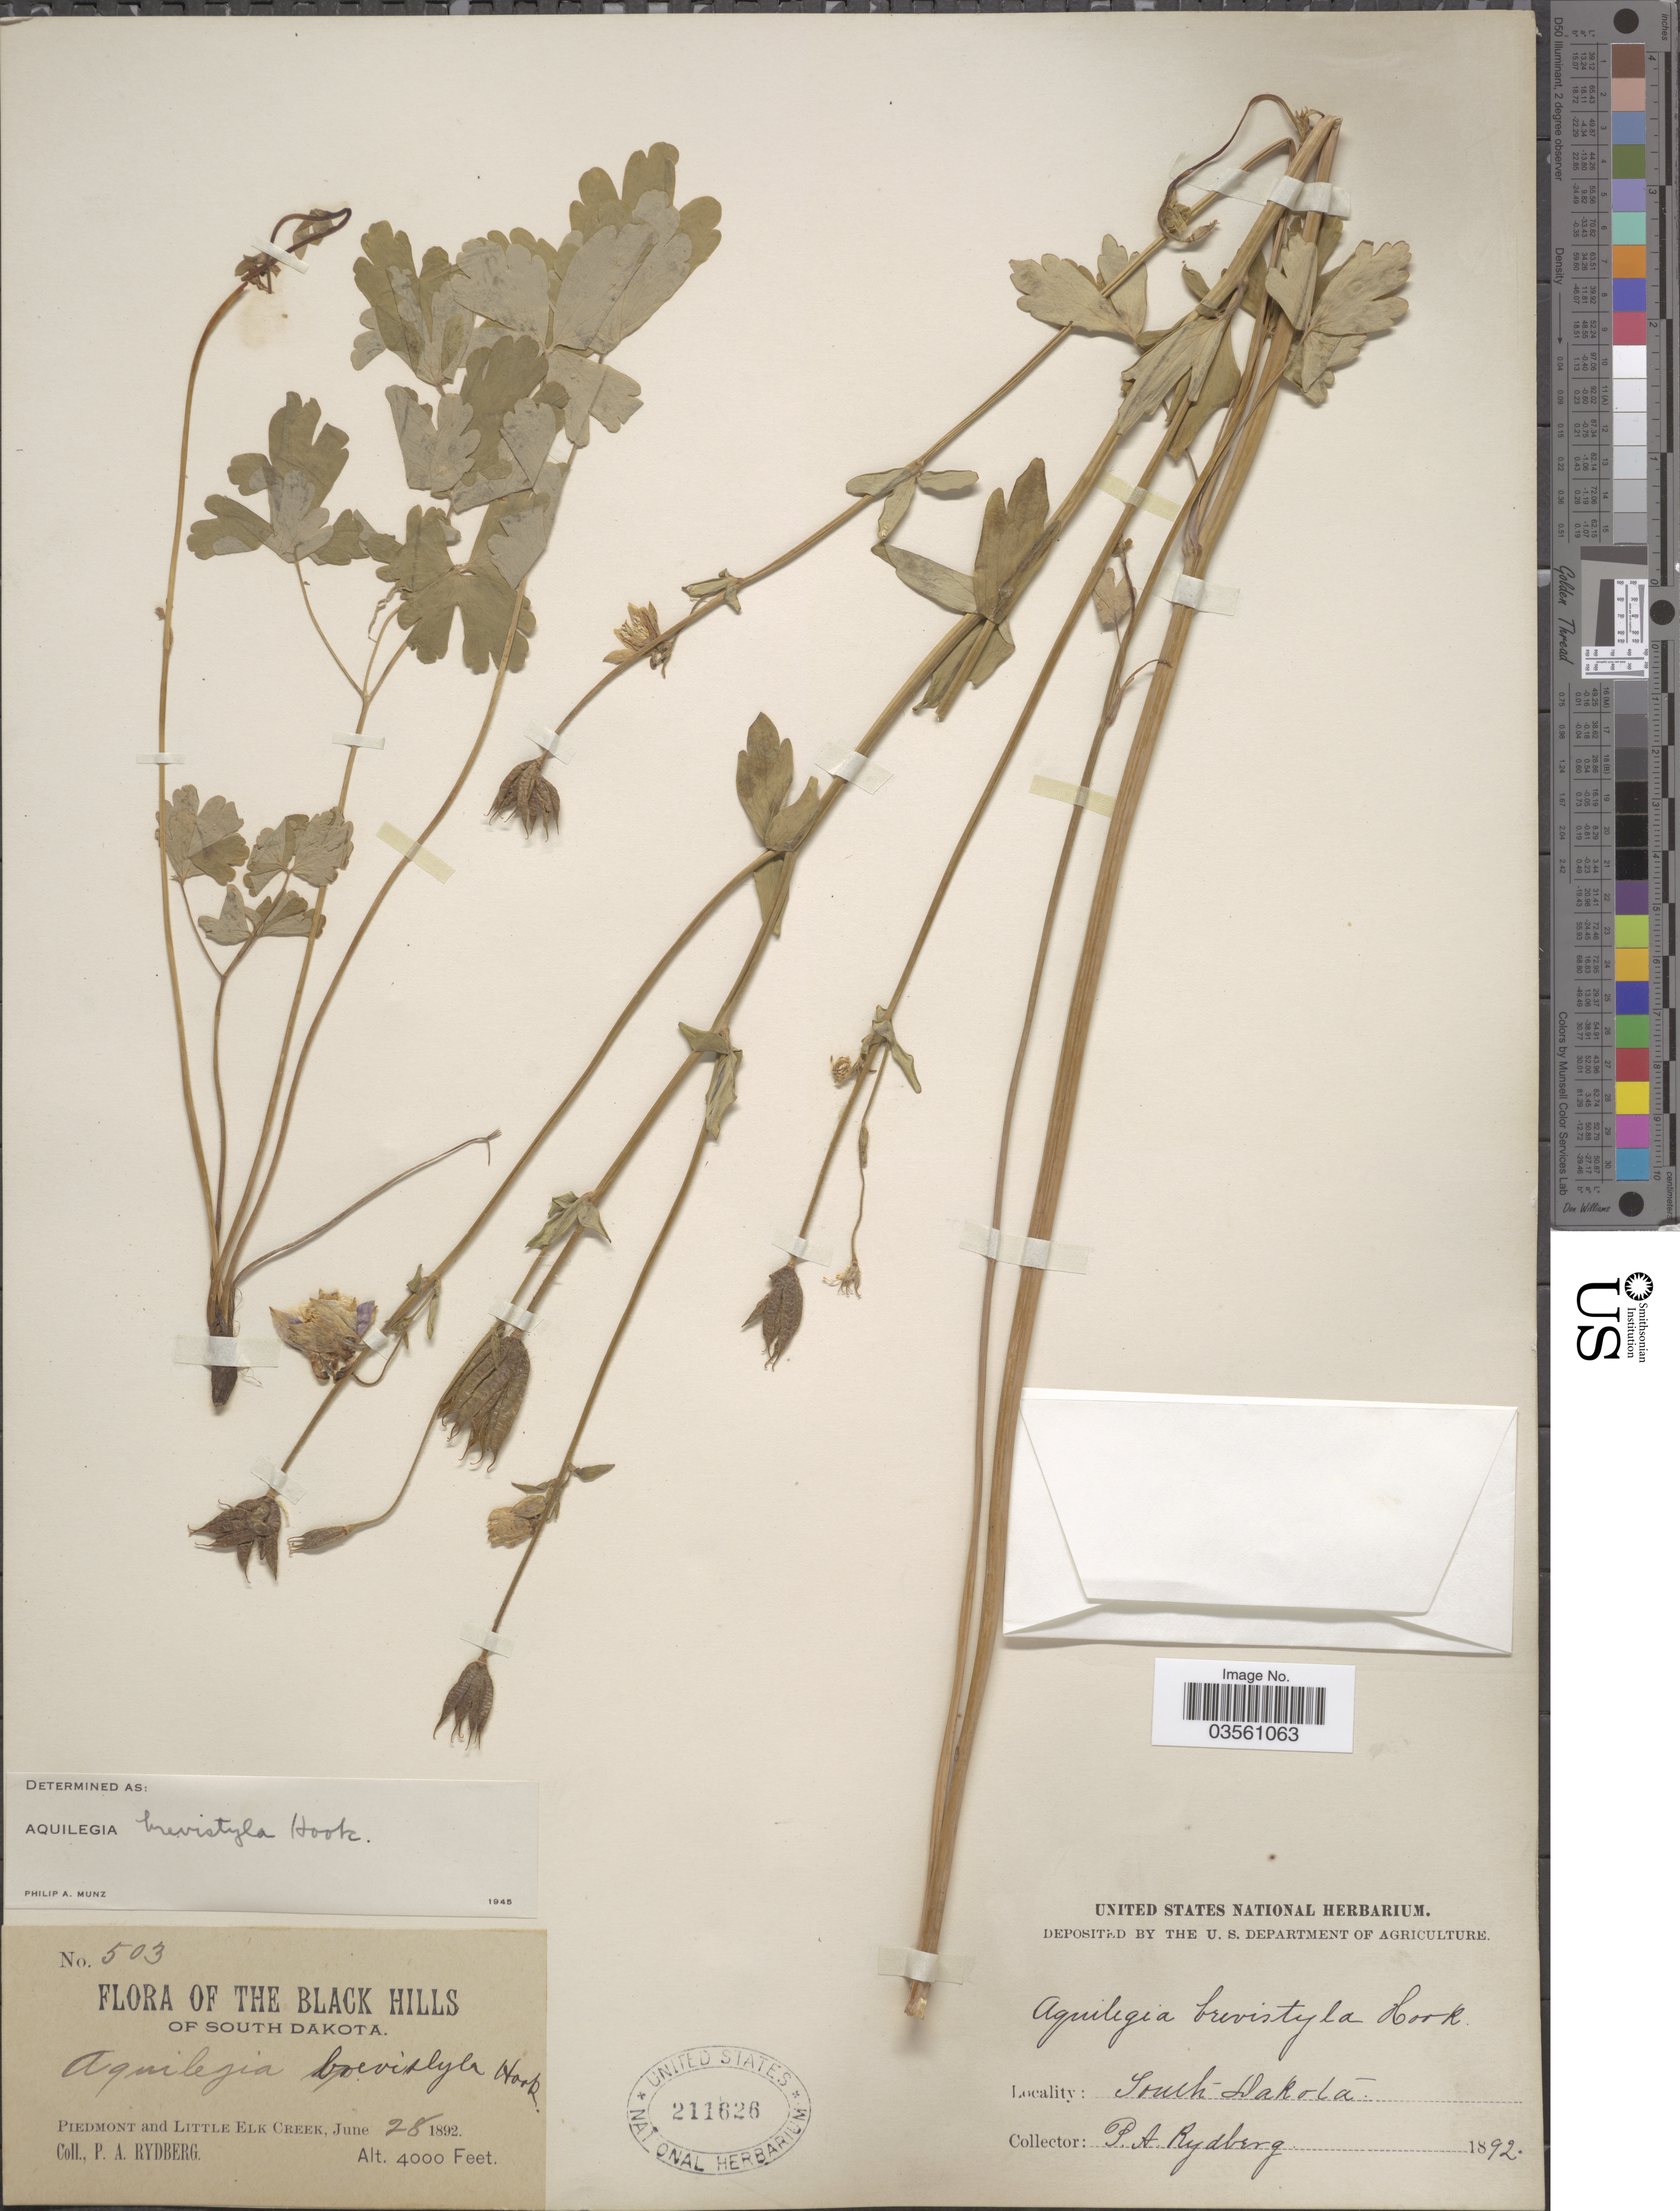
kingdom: Plantae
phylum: Tracheophyta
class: Magnoliopsida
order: Ranunculales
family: Ranunculaceae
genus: Aquilegia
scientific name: Aquilegia brevistyla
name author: Hook.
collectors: P. A. Rydberg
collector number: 503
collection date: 1892-06-28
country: United States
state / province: South Dakota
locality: The Black Hills of South Dakota. Piedmont and Little Elk Creek.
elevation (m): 1219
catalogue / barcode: US 211626